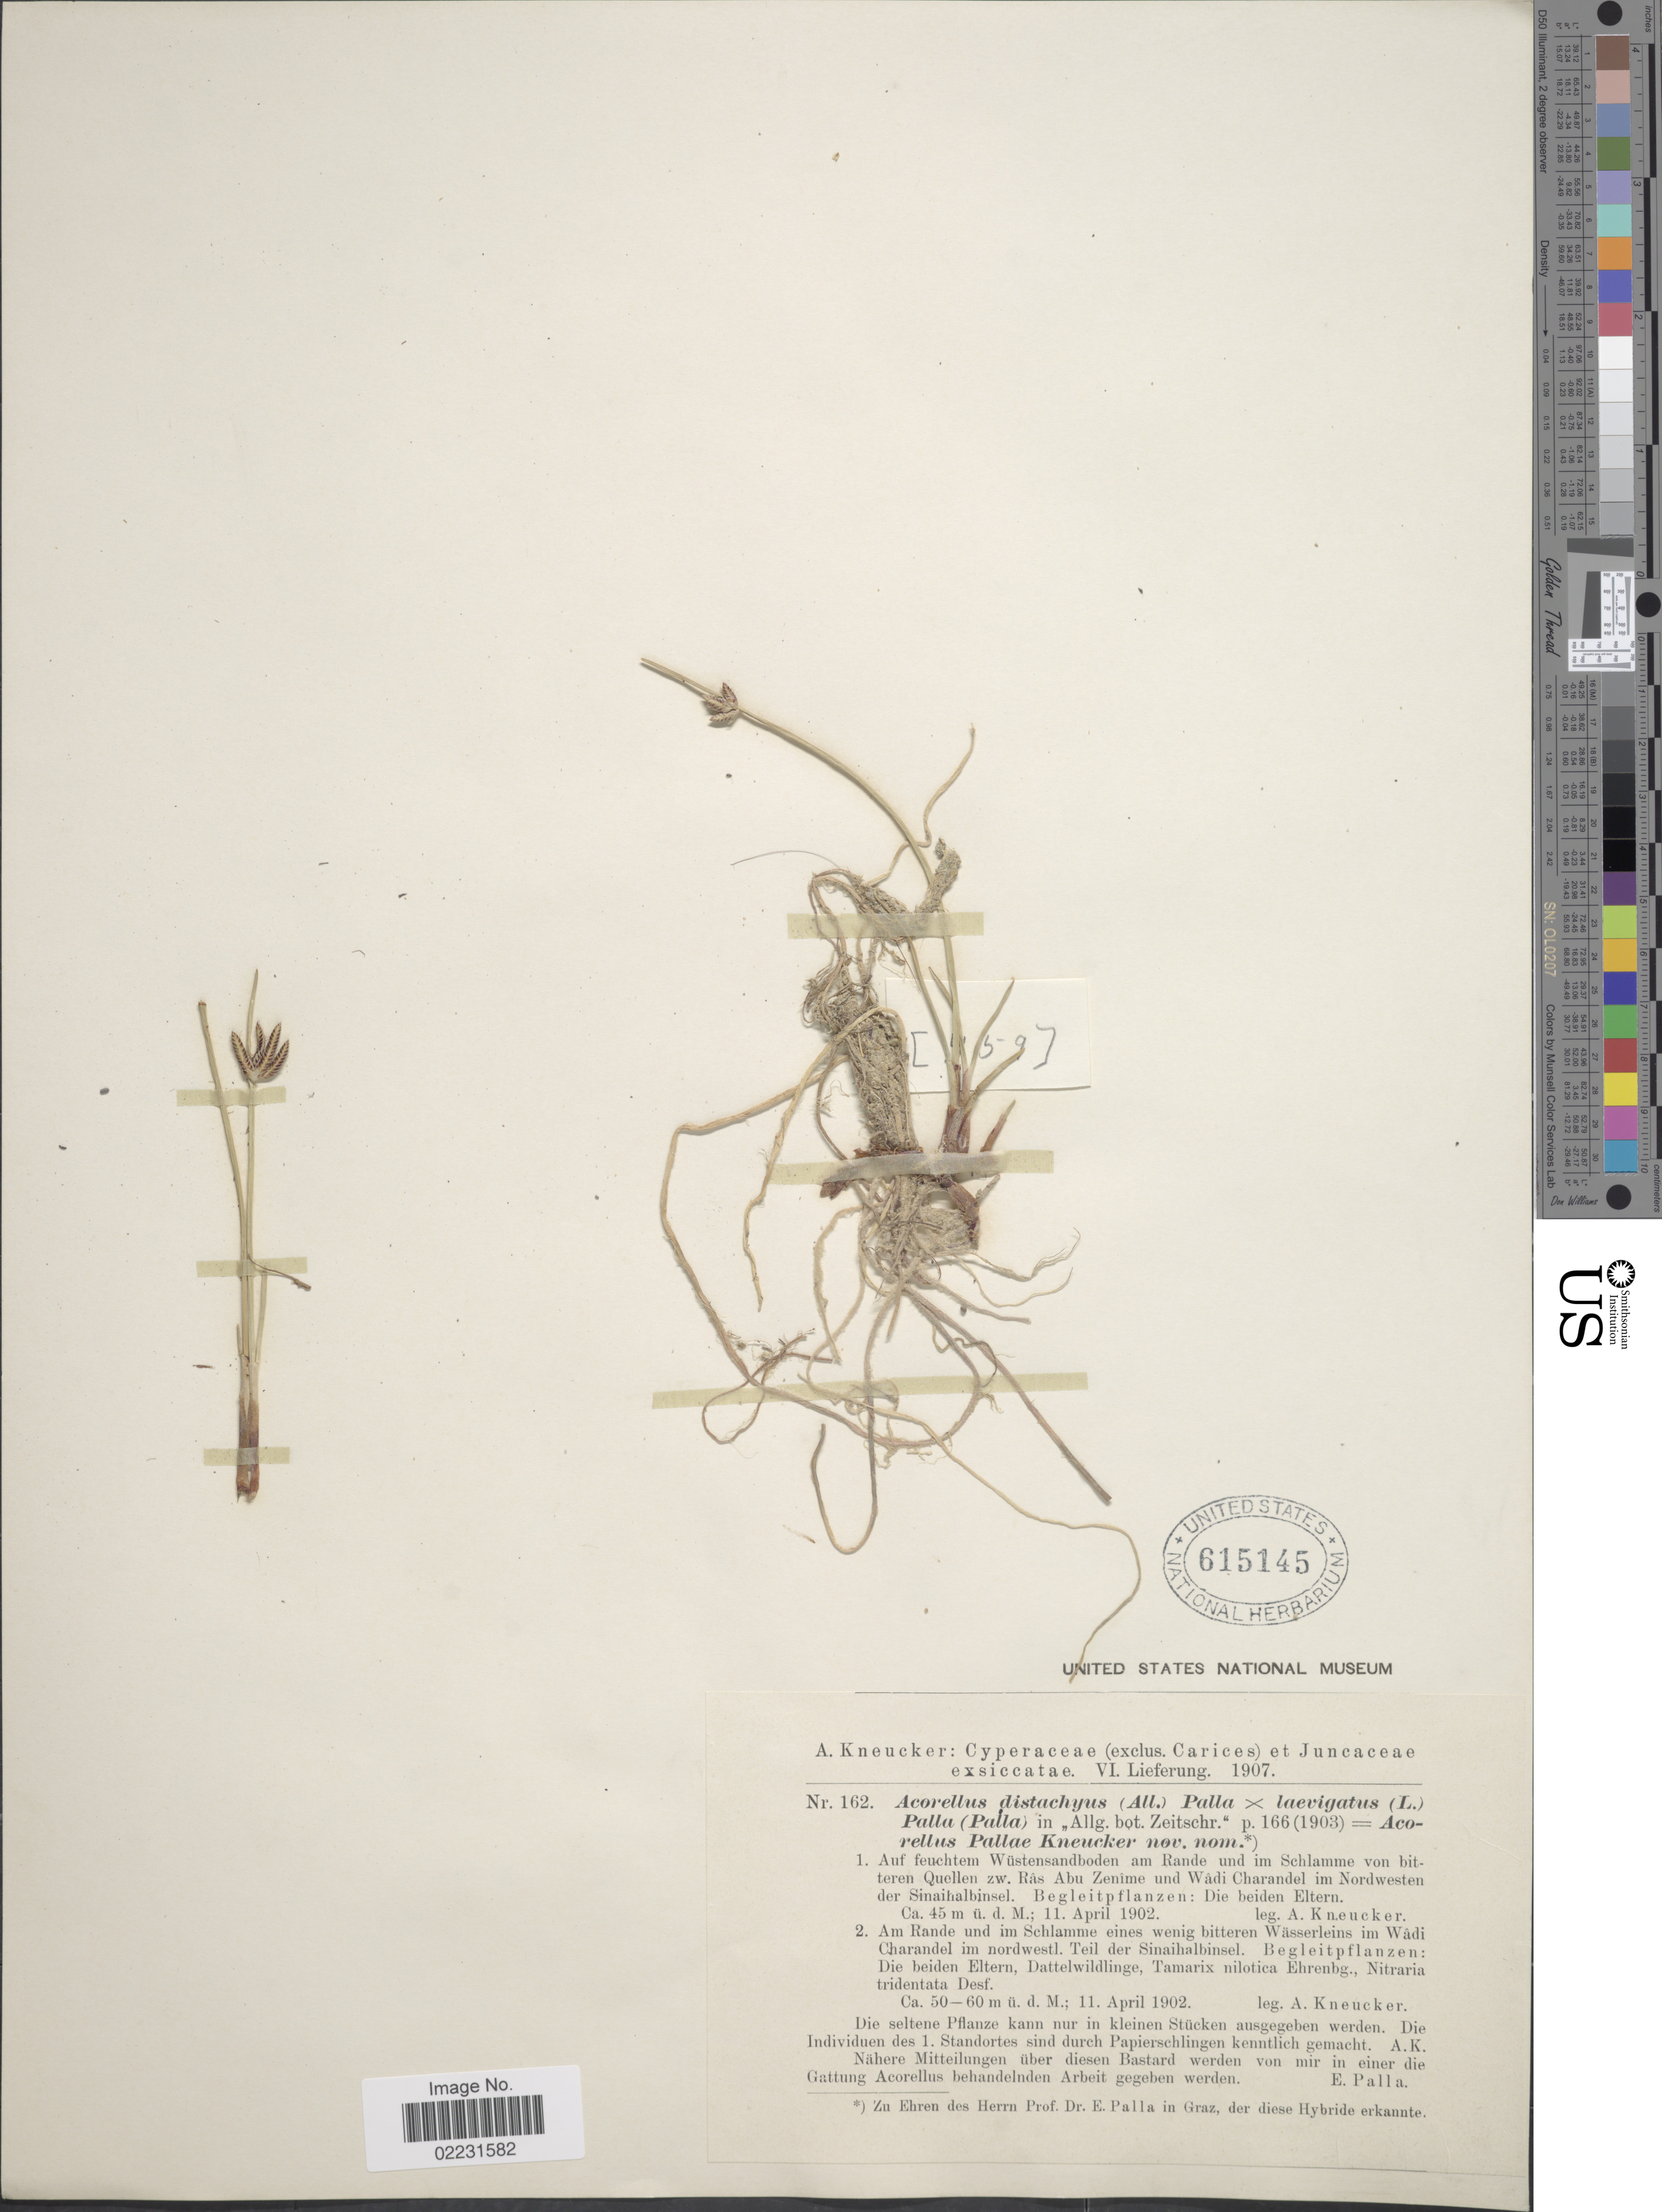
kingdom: Plantae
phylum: Tracheophyta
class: Liliopsida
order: Poales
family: Cyperaceae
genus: Cyperus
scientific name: Cyperus laevigatus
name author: L.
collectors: A. Kneucker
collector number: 162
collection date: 1902-04-11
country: Egypt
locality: Auf feuchtem Wustensandboden am Rande und im Schlamme von bitteren Quellen zw. Ras Abu Zenime und Wadi Charandel im Nordwesten der Sinaihalbinsel, Begleitpflanzen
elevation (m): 45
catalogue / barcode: US 615145